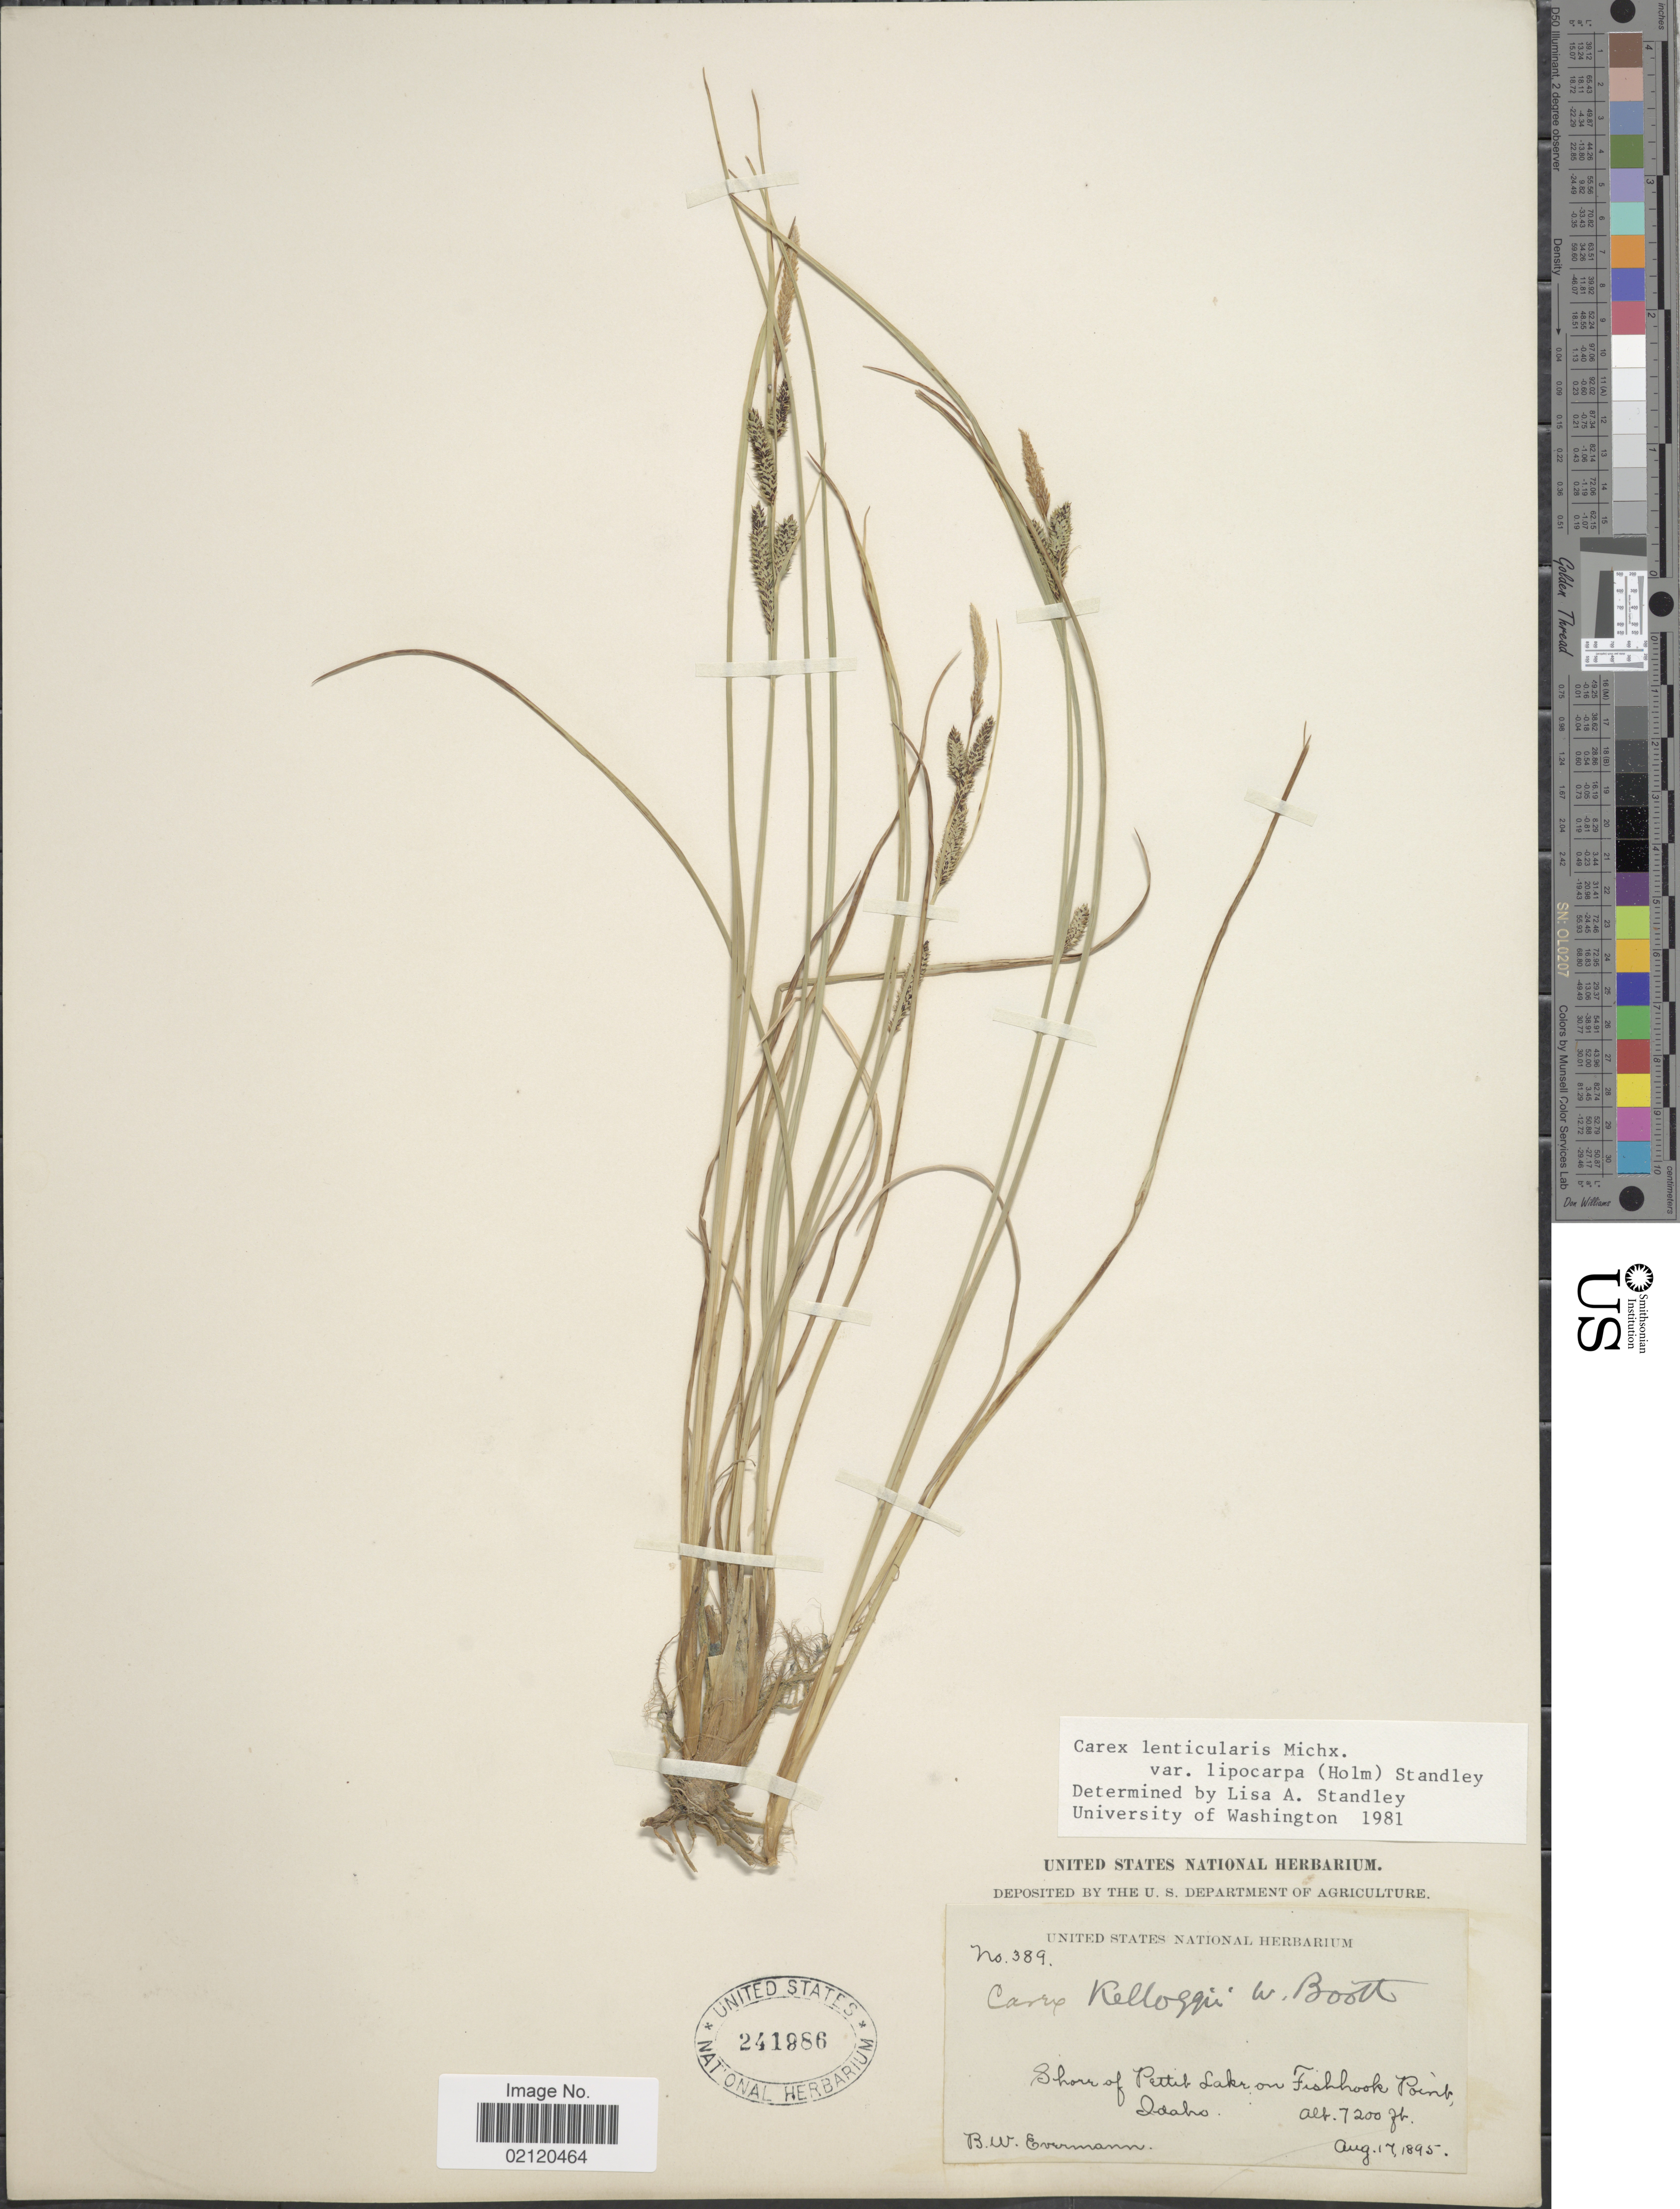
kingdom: Plantae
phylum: Tracheophyta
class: Liliopsida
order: Poales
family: Cyperaceae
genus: Carex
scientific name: Carex kelloggii var. kelloggii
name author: W. Boott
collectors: B. W. Evermann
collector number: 389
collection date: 1895-08-17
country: United States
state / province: Idaho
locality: Shore of Pettit Lake on Fishhook Point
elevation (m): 2195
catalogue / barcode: US 241886